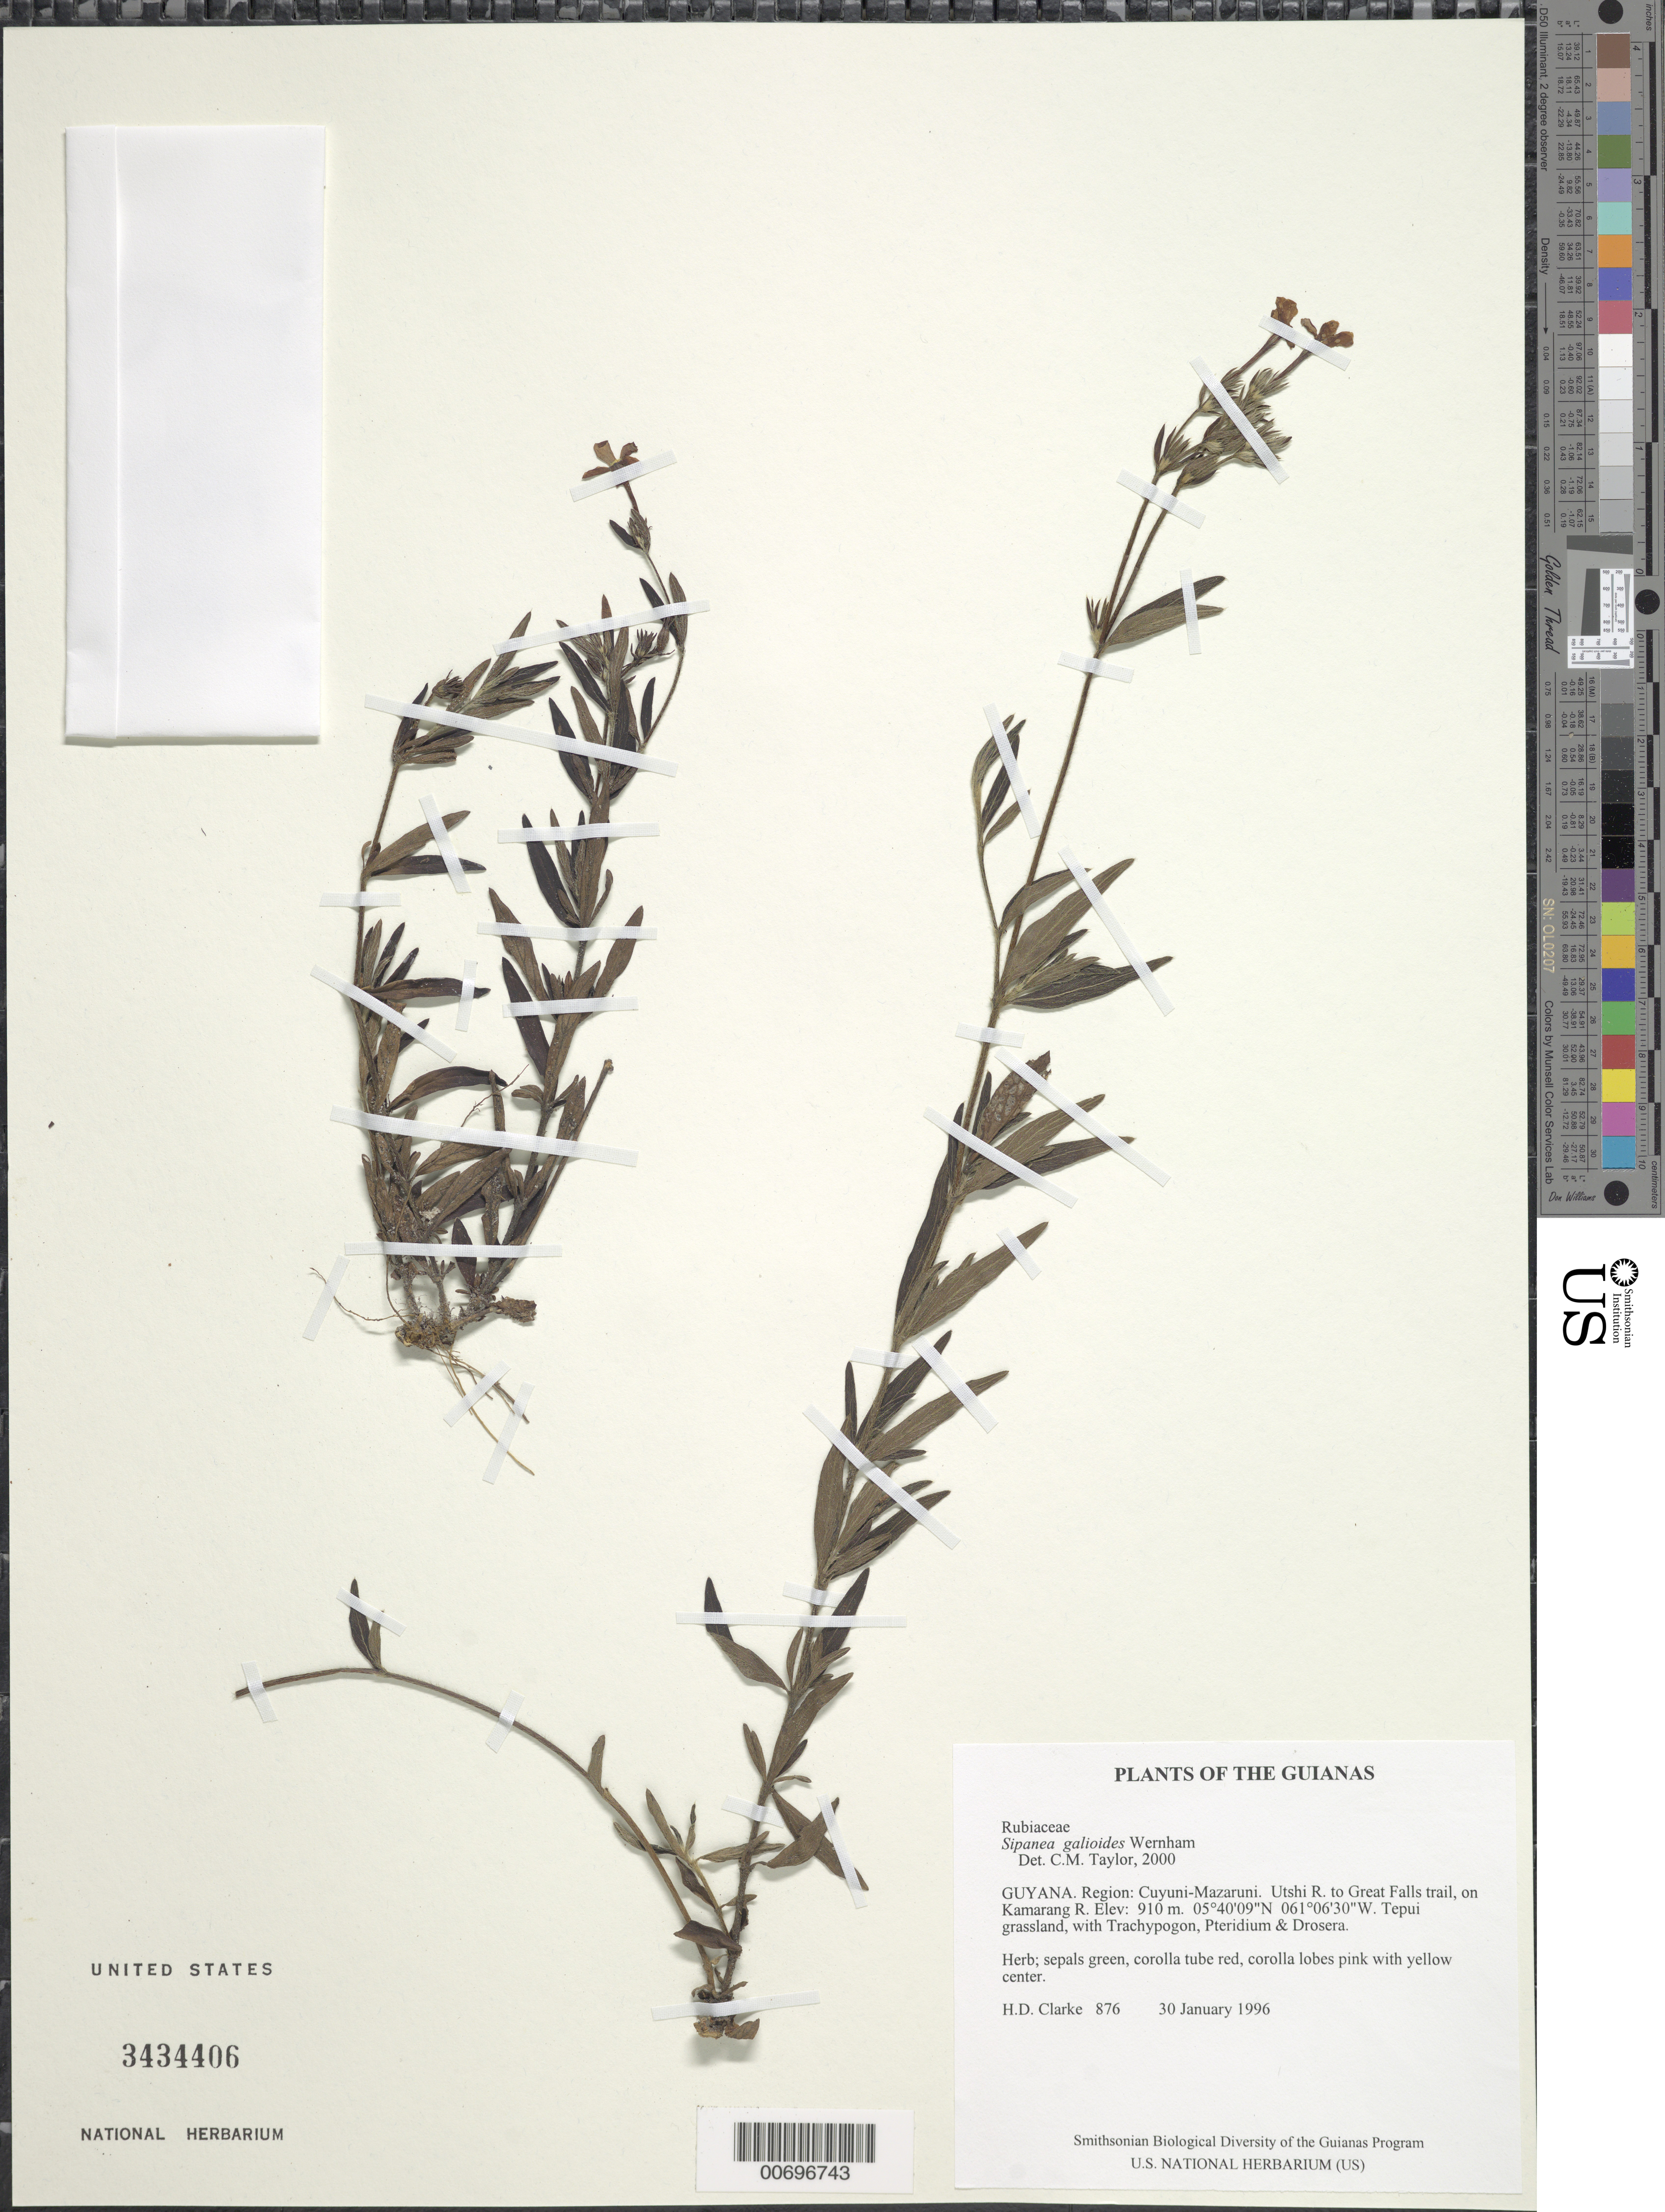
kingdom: Plantae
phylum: Tracheophyta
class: Magnoliopsida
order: Gentianales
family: Rubiaceae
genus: Sipanea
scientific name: Sipanea galioides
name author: Wernham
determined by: Taylor, Charlotte M.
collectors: H. D. Clarke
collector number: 876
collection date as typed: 30 January 1996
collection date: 1996-01-30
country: Guyana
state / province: Cuyuni-Mazaruni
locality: Utshi R. to Great Falls trail, on Kamarang R.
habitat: Tepui grassland, with Trachypogon, Pteridium & Drosera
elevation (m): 910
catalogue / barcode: US 3434406